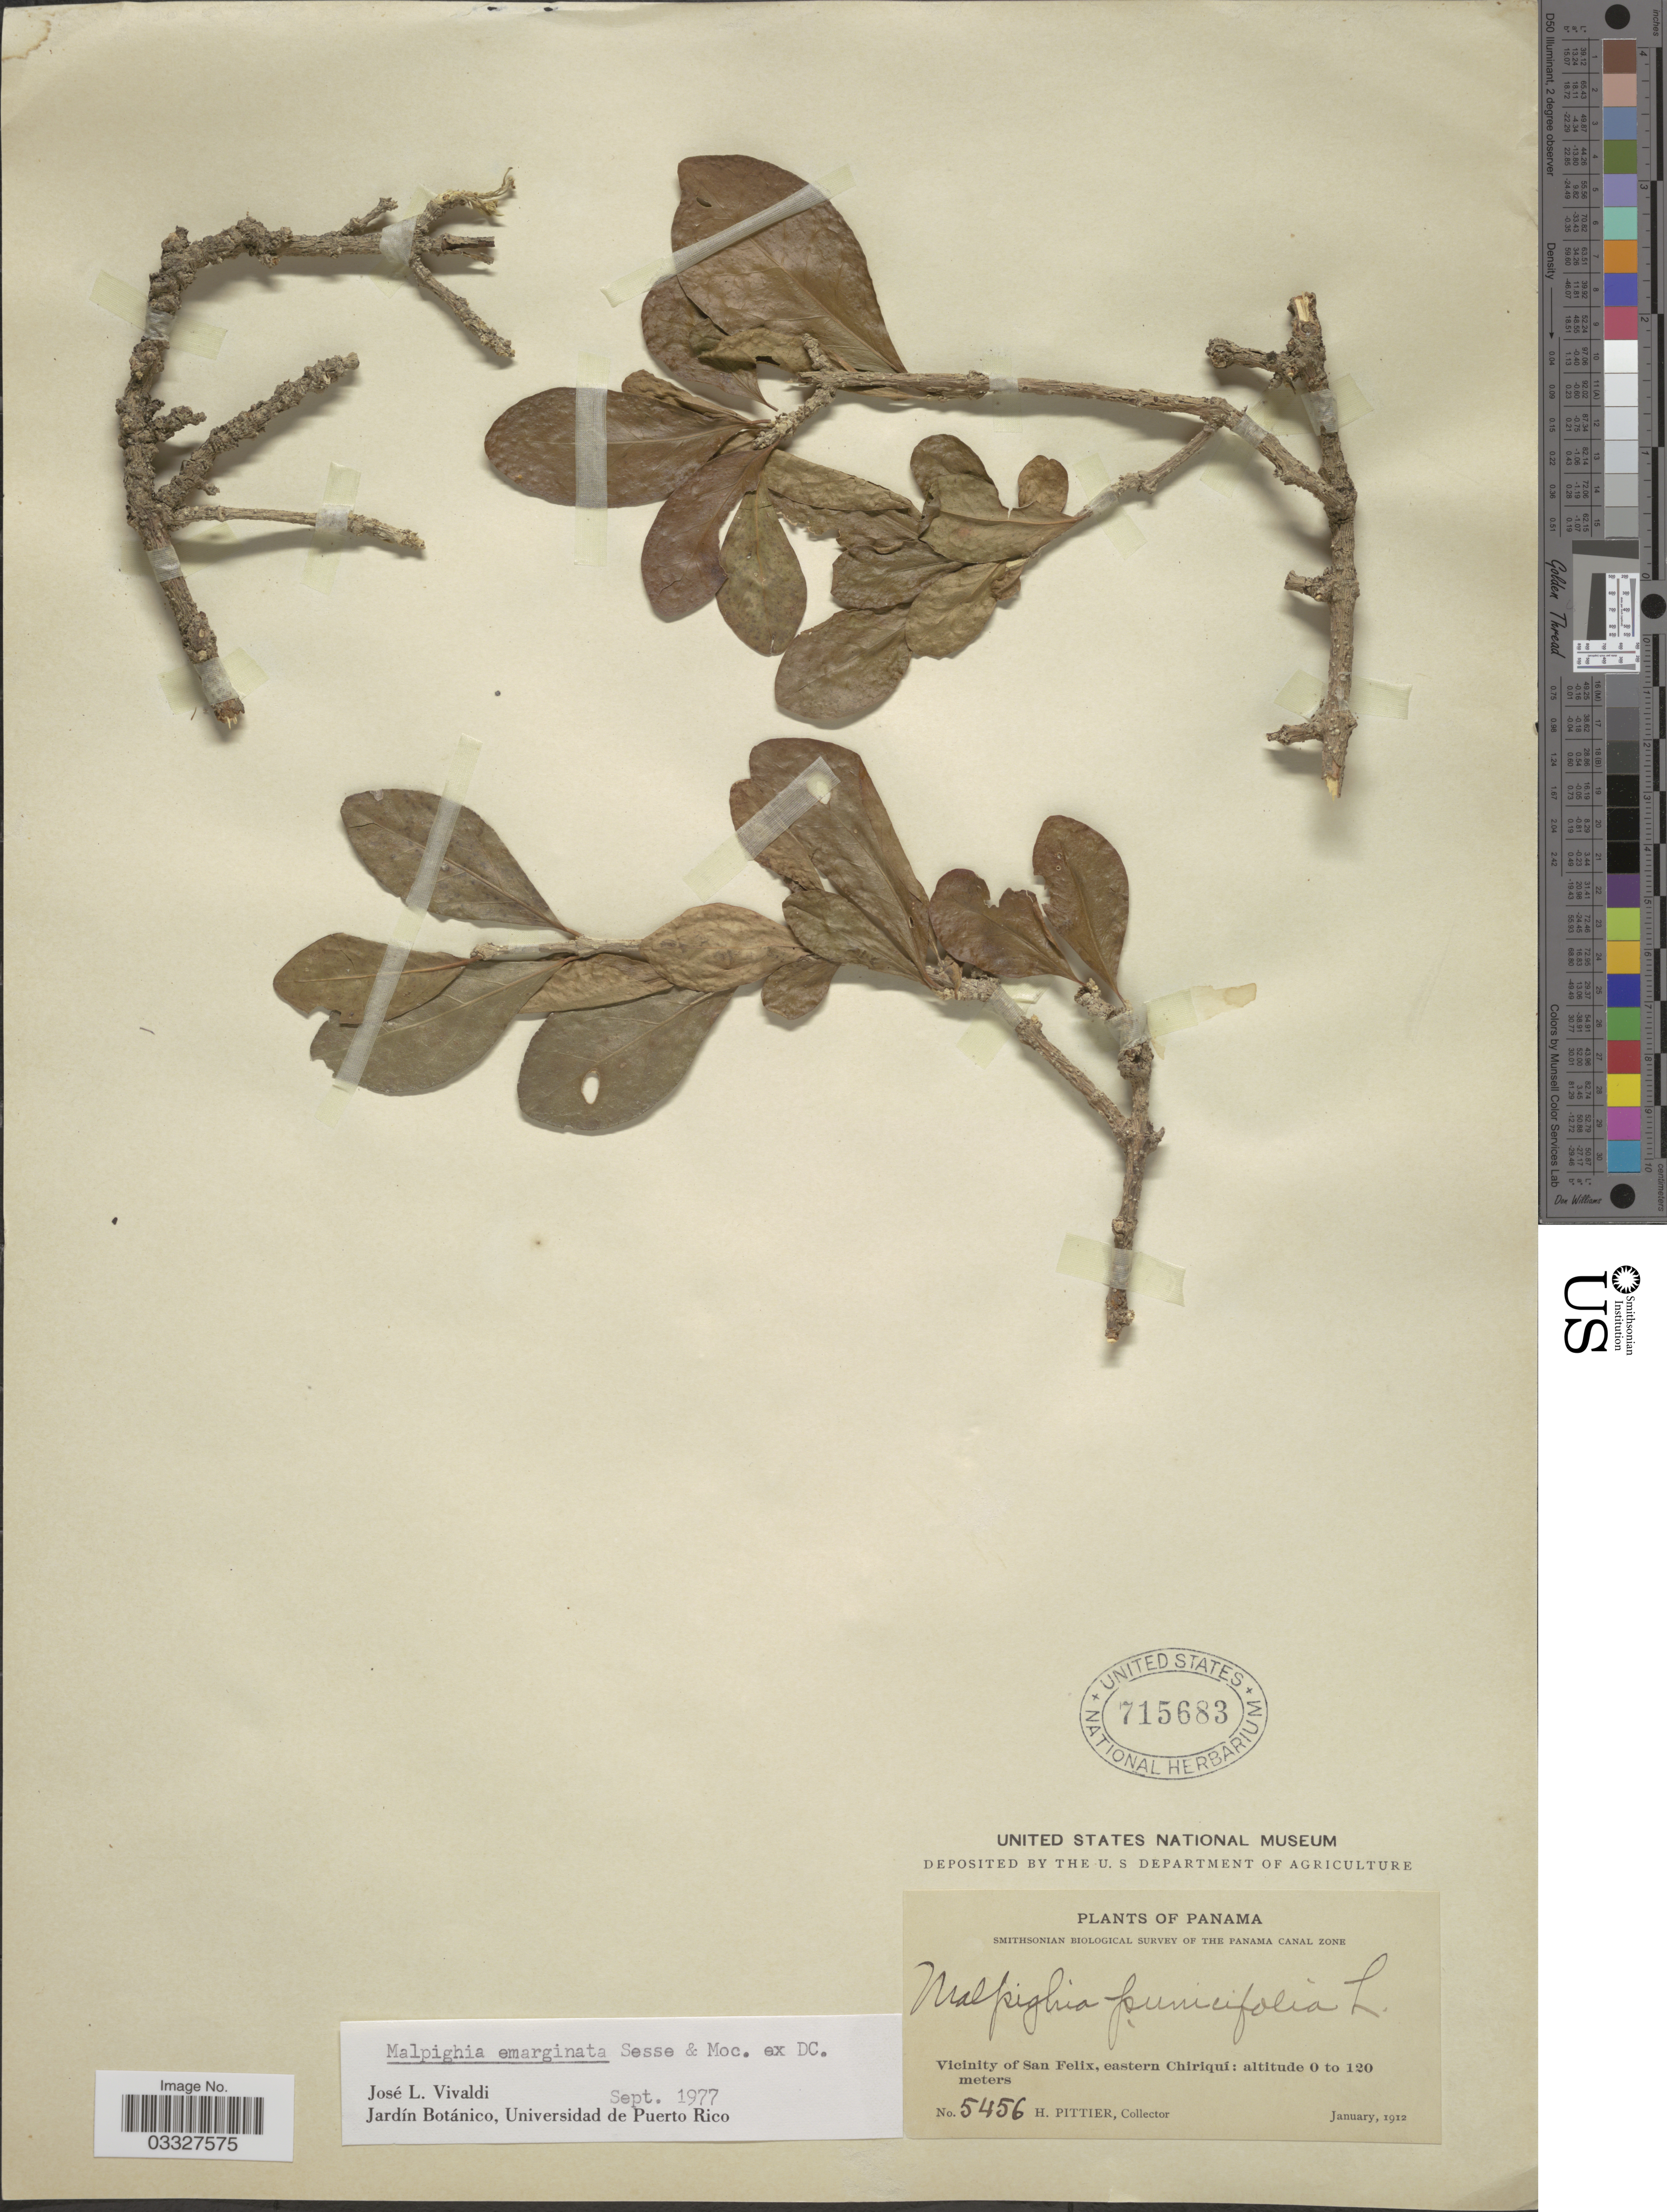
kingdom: Plantae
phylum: Tracheophyta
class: Magnoliopsida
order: Malpighiales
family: Malpighiaceae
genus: Malpighia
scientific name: Malpighia emarginata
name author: DC.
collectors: H. F. Pittier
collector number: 5456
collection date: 1912-01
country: Panama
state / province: Chiriqui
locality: Vicinity of San Felix, eastern Chiriquí.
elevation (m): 0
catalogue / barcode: US 715683